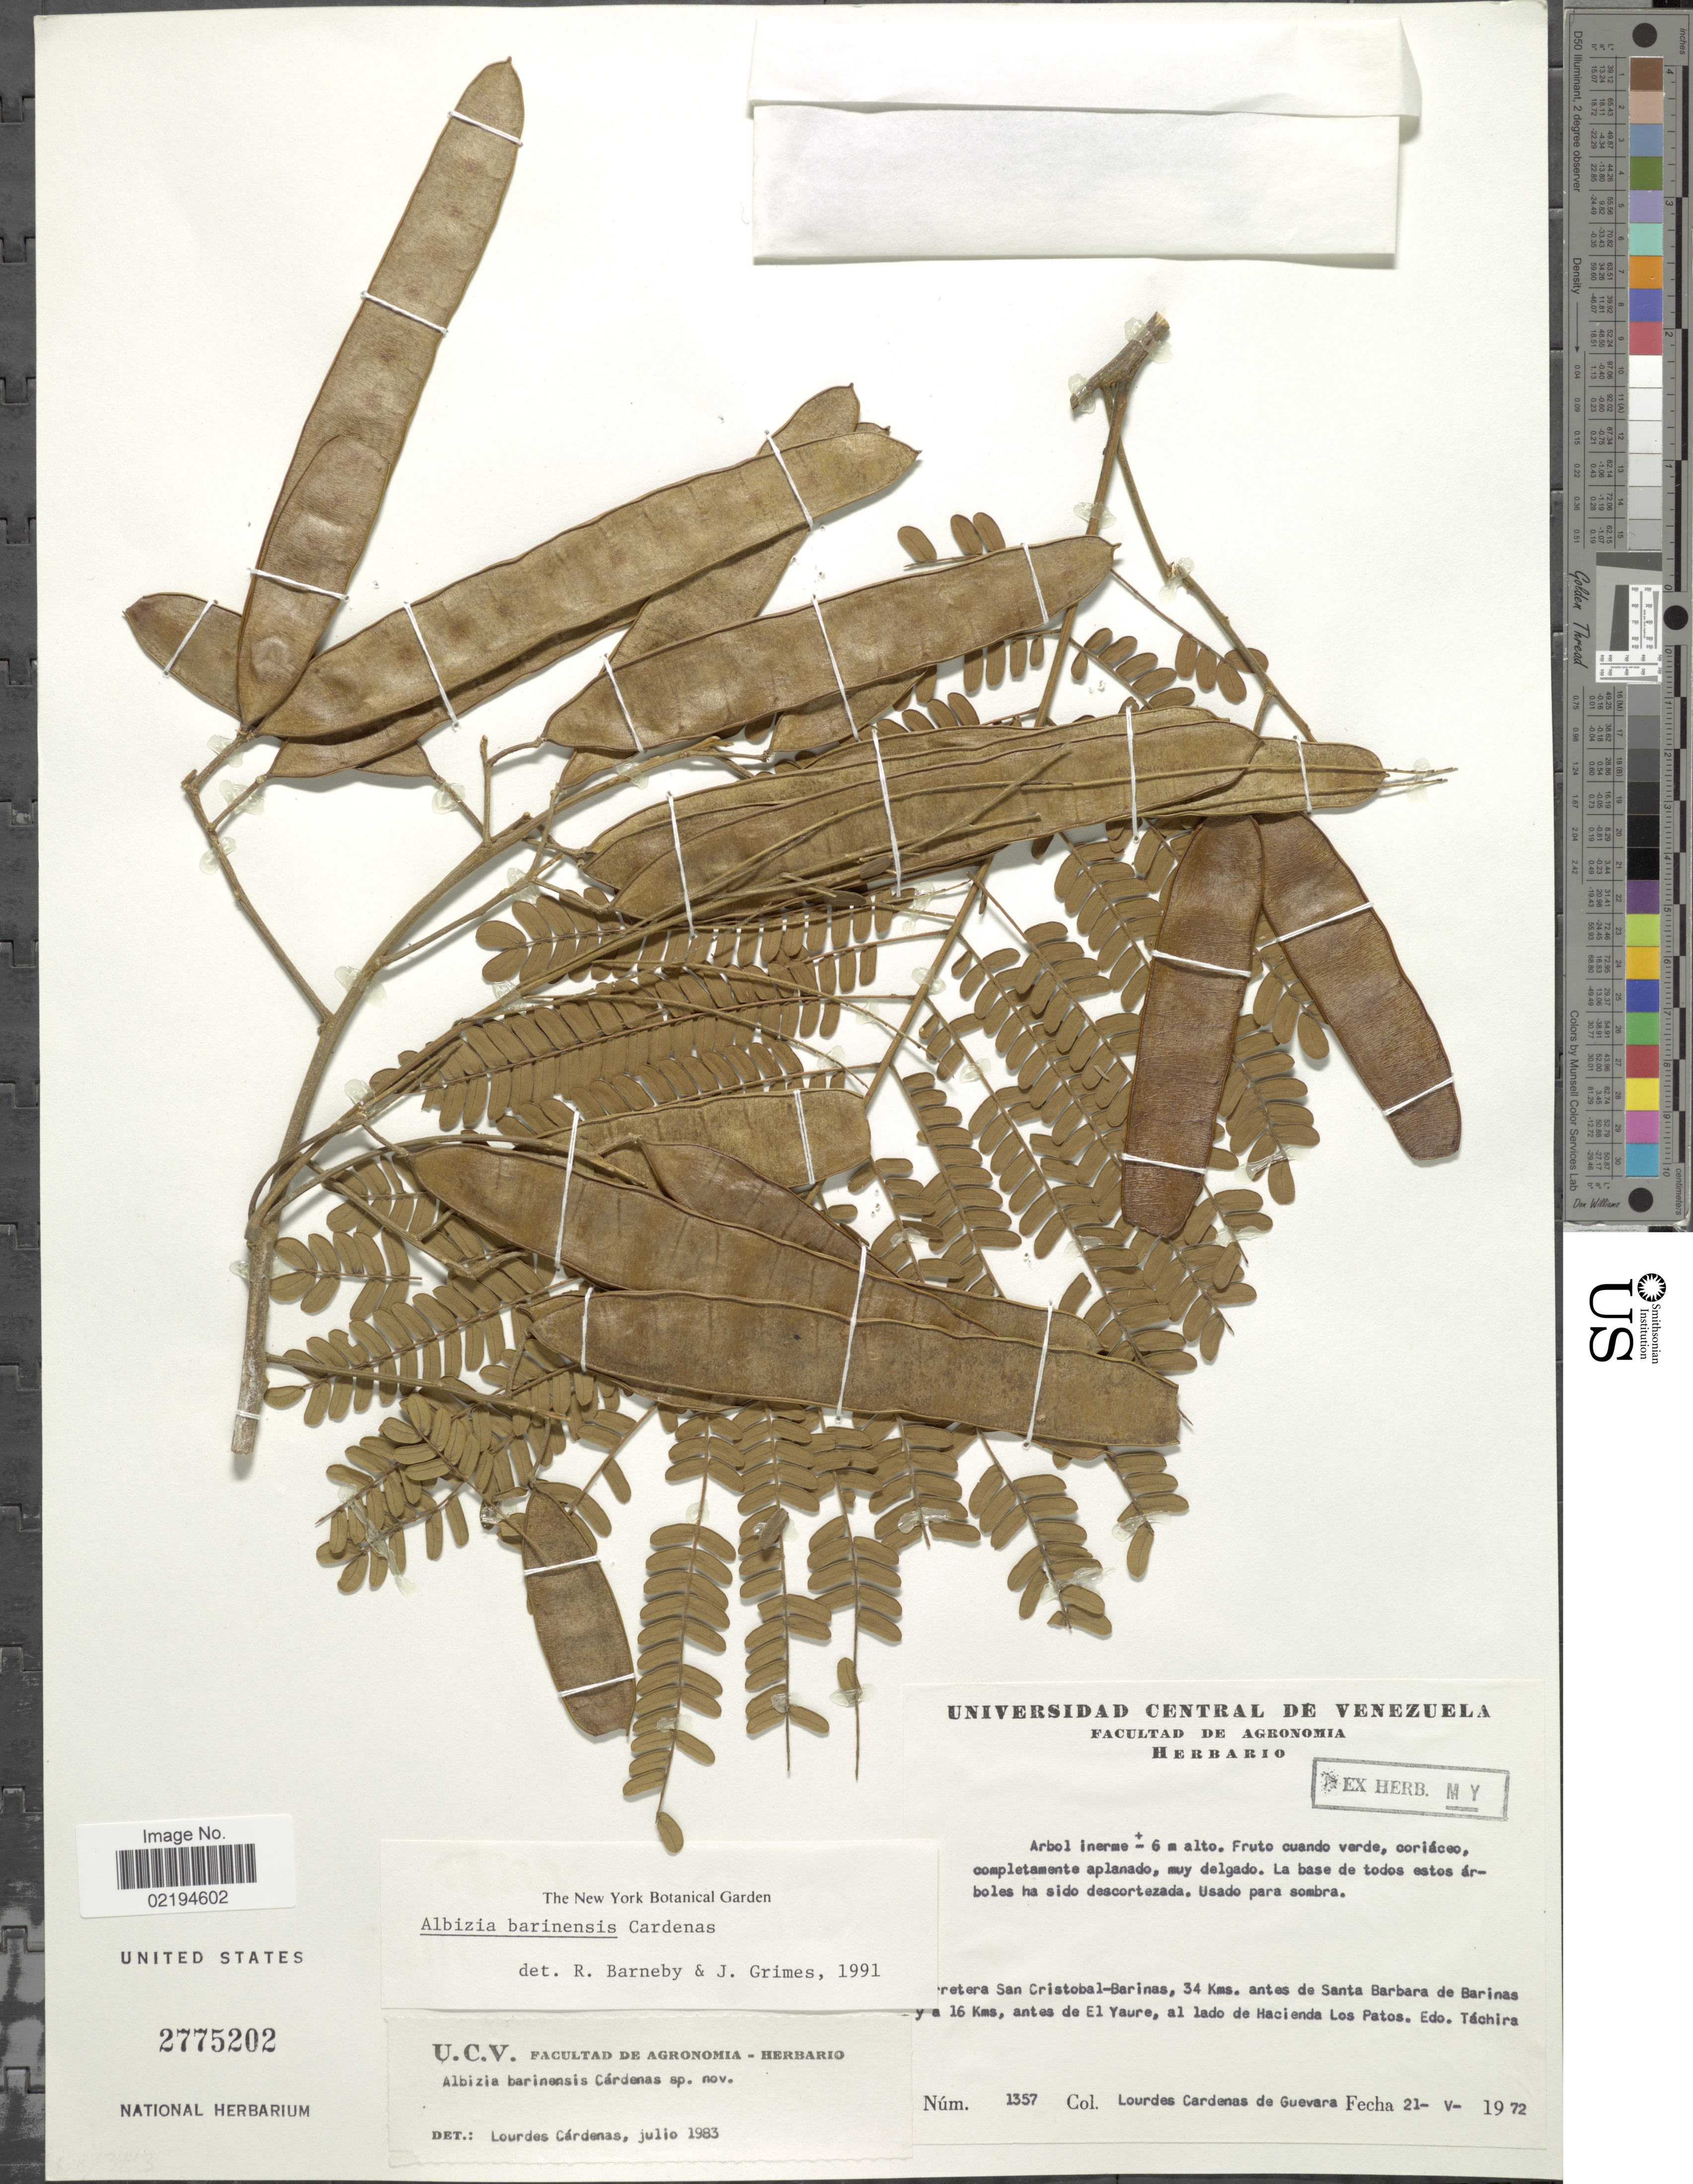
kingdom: Plantae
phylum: Tracheophyta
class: Magnoliopsida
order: Fabales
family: Fabaceae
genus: Pseudalbizzia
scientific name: Pseudalbizzia barinensis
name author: (L. Cárdenas) Koenen & Duno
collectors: L. De Guevara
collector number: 1357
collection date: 1972-05-21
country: Venezuela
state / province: Tachira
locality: Carretera San Cristobal-Barinas, 34 Kms. antes de Santa Barbara de Barinas y 1 a6 Kms, antes de El Yaura, al lado de Hacienda Los Patos.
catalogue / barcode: US 2775202